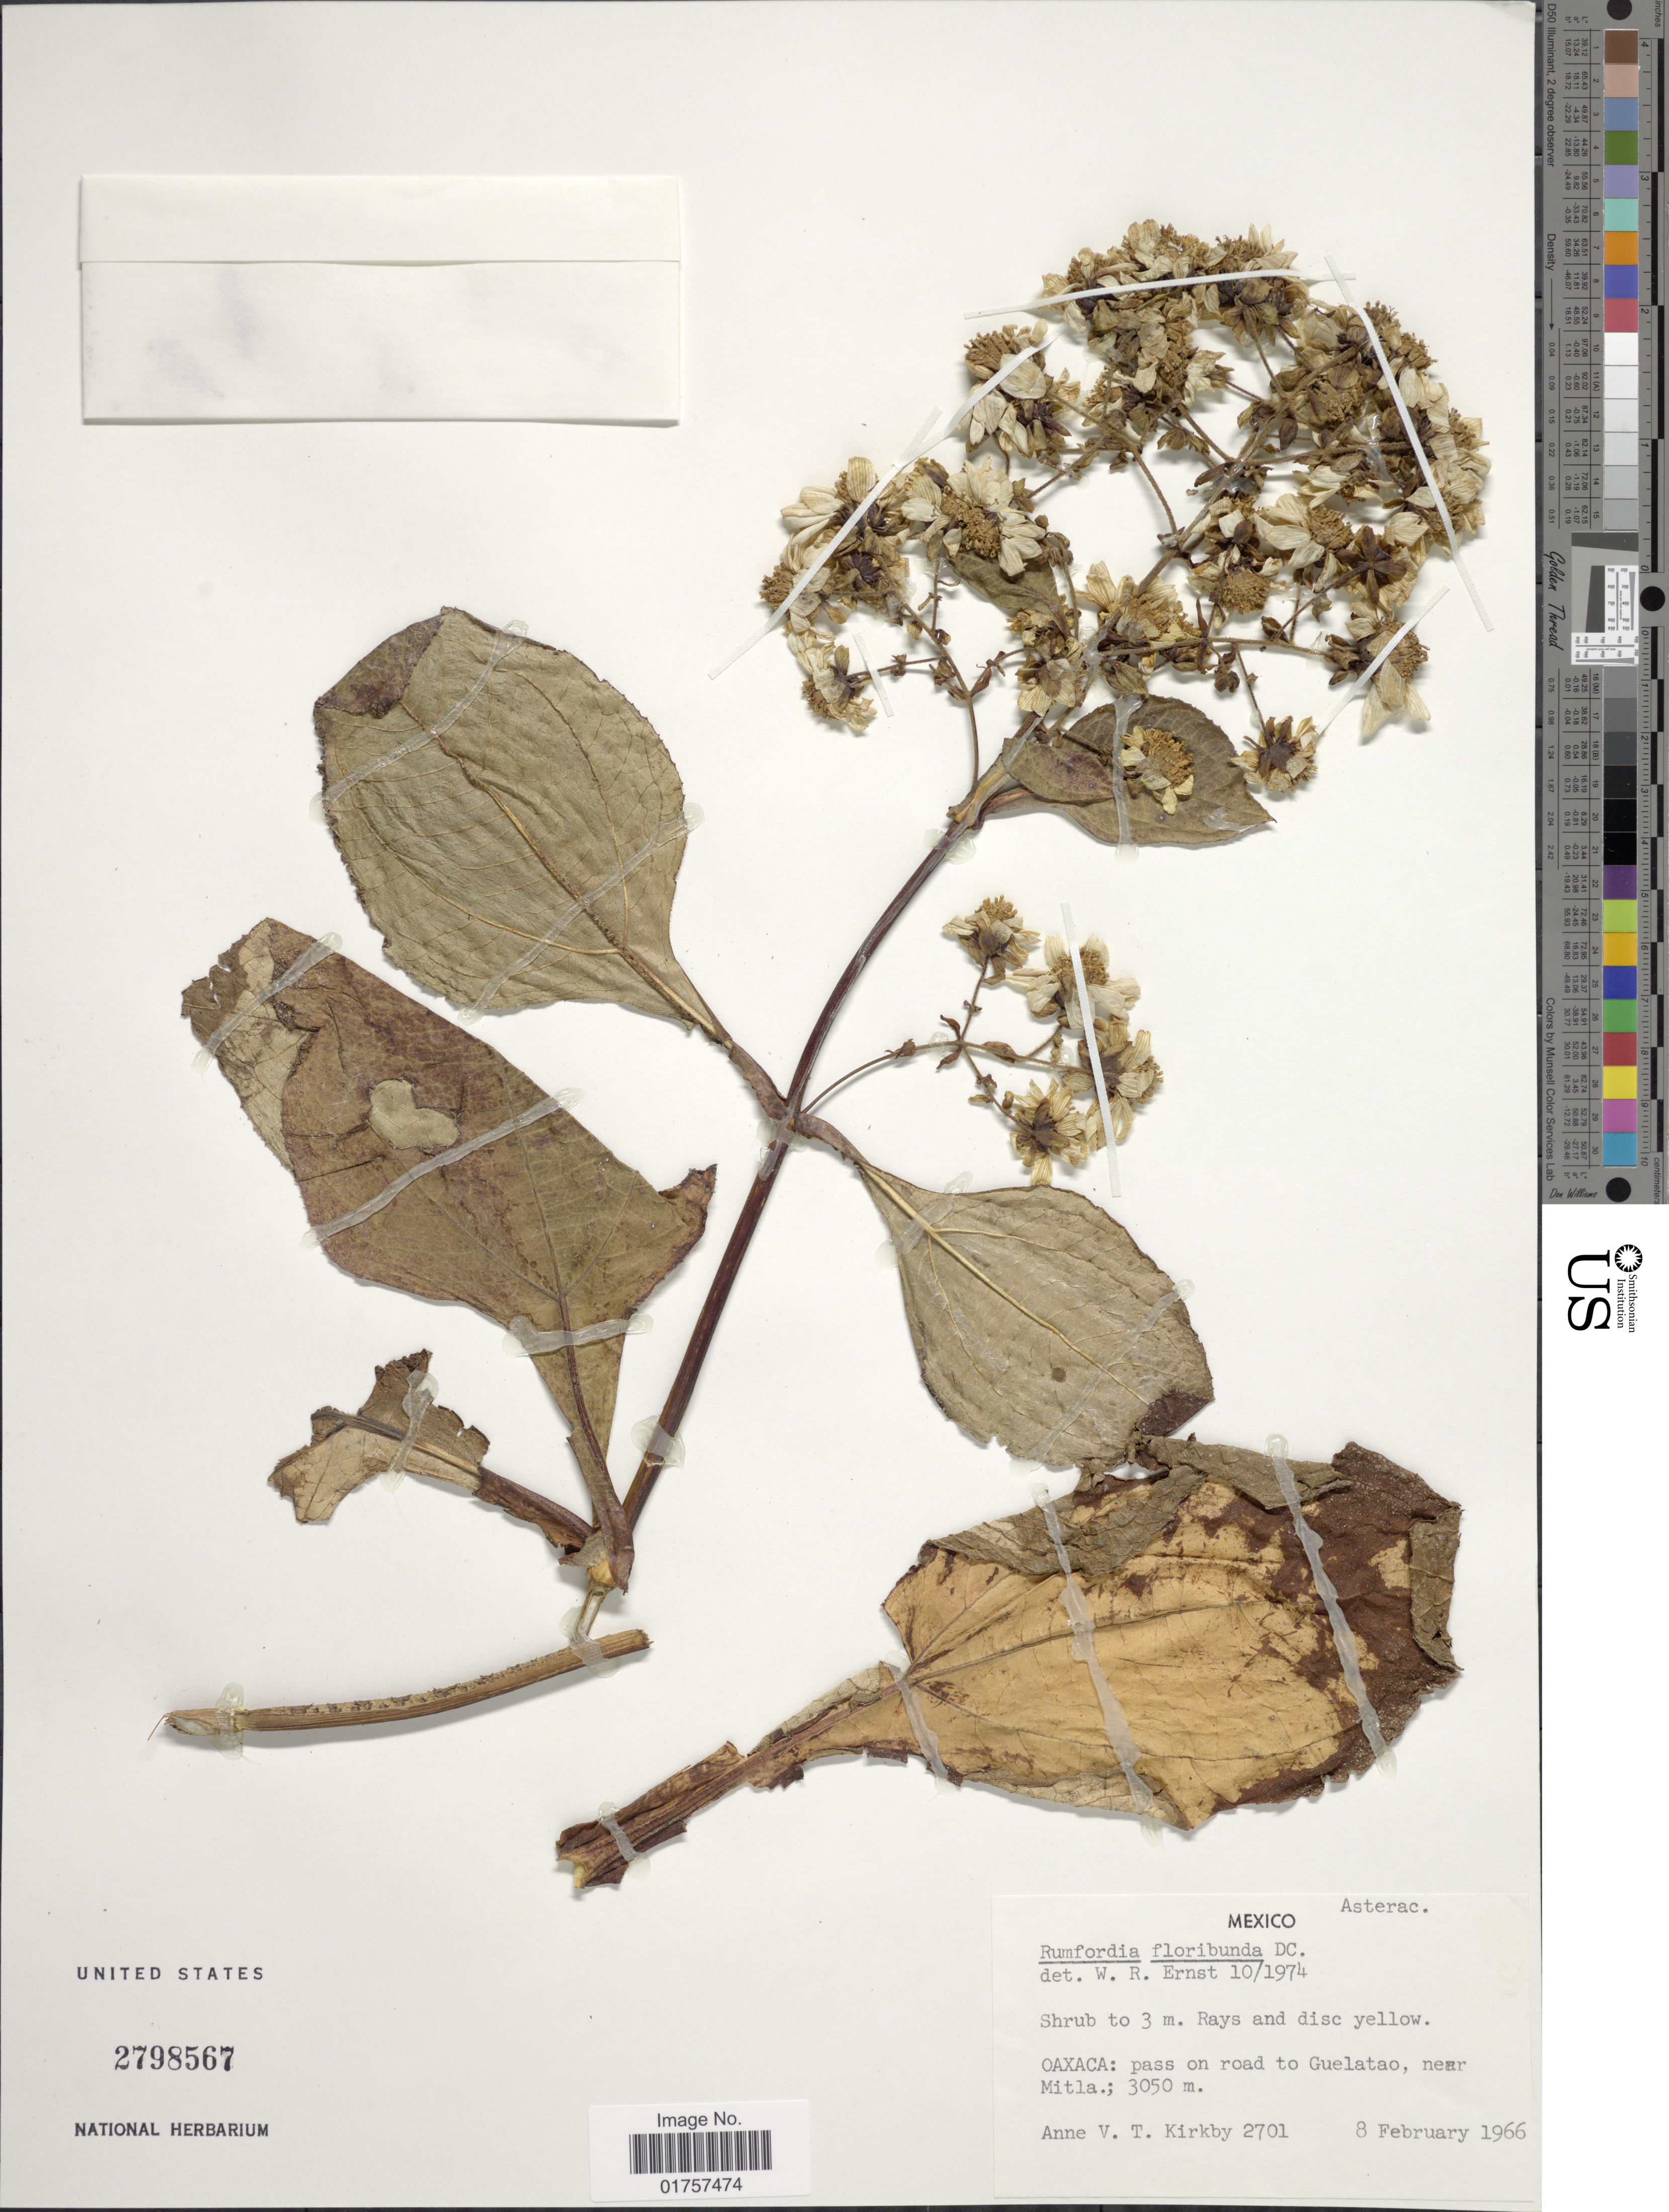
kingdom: Plantae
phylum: Tracheophyta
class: Magnoliopsida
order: Asterales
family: Asteraceae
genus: Rumfordia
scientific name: Rumfordia floribunda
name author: DC.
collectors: A. Kirkby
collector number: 2701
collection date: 1966-02-08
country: Mexico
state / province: Oaxaca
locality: Pass on road to Guelatao, near Mitla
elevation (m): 3050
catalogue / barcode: US 2798567